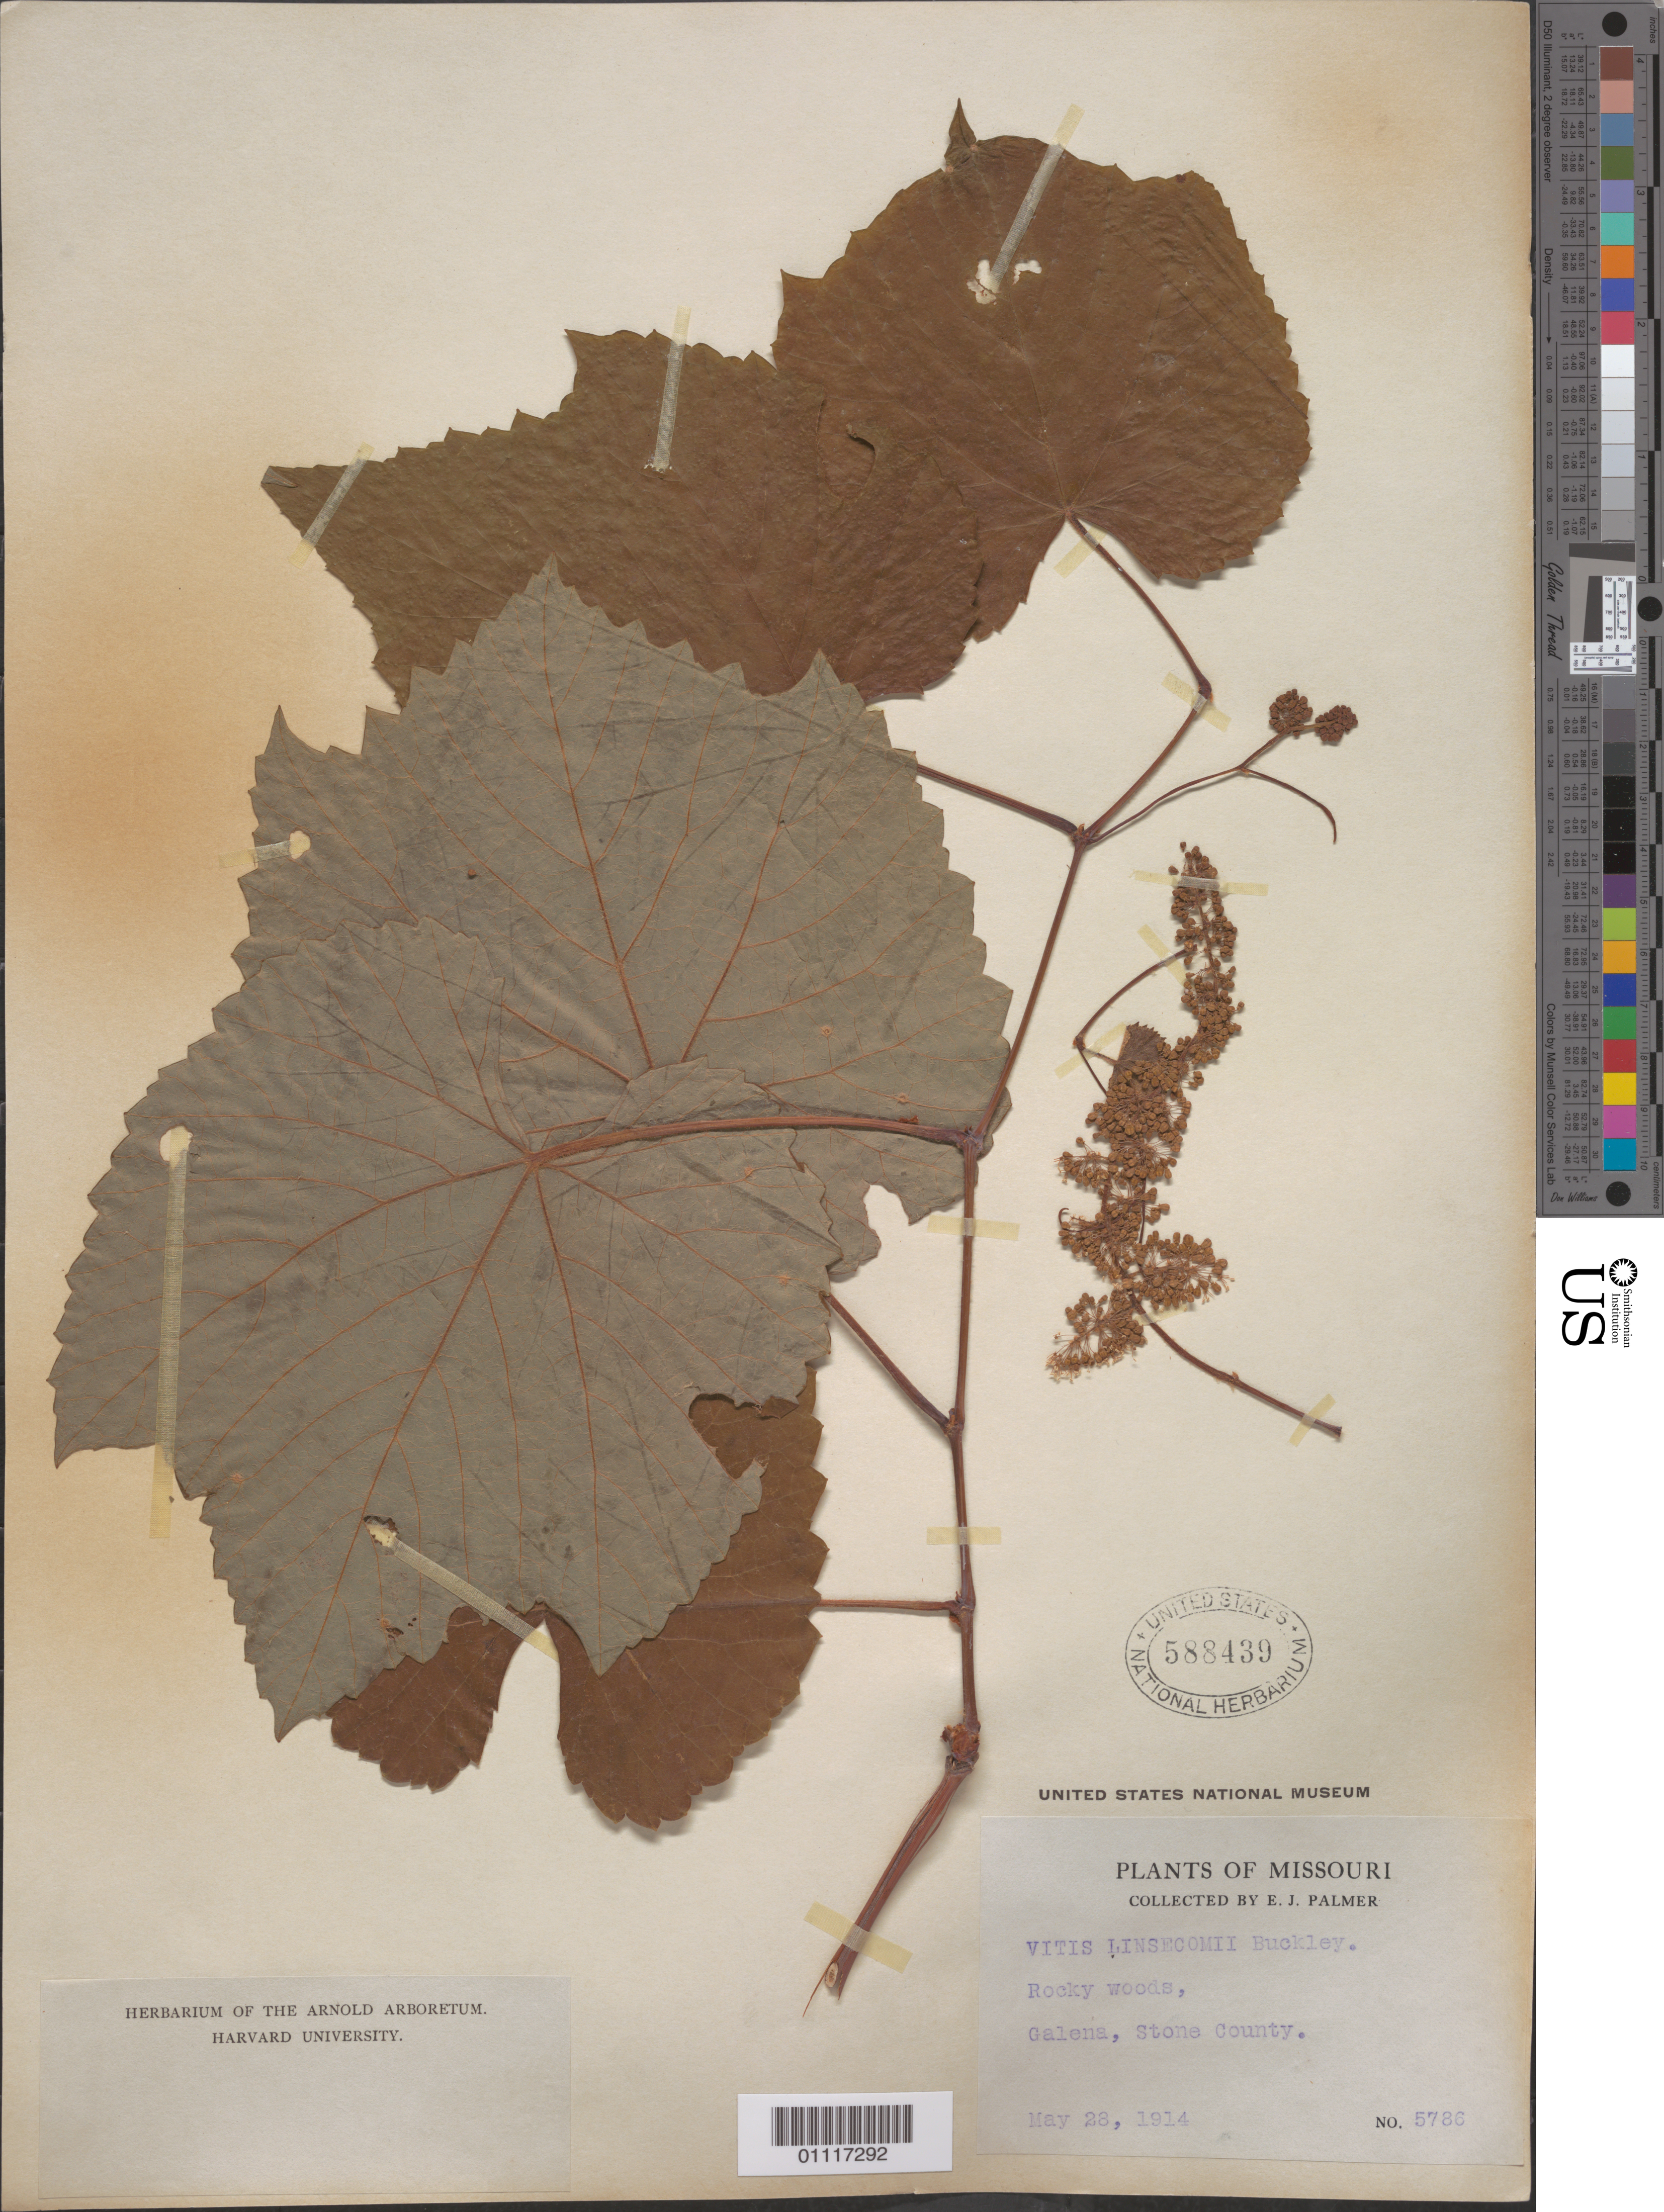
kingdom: Plantae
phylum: Tracheophyta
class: Magnoliopsida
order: Vitales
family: Vitaceae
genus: Vitis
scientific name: Vitis linsecomii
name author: Buckley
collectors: E. J. Palmer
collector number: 5786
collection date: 1914-05-28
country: United States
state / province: Missouri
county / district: Stone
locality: Galena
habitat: Rocy woods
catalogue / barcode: US 588439